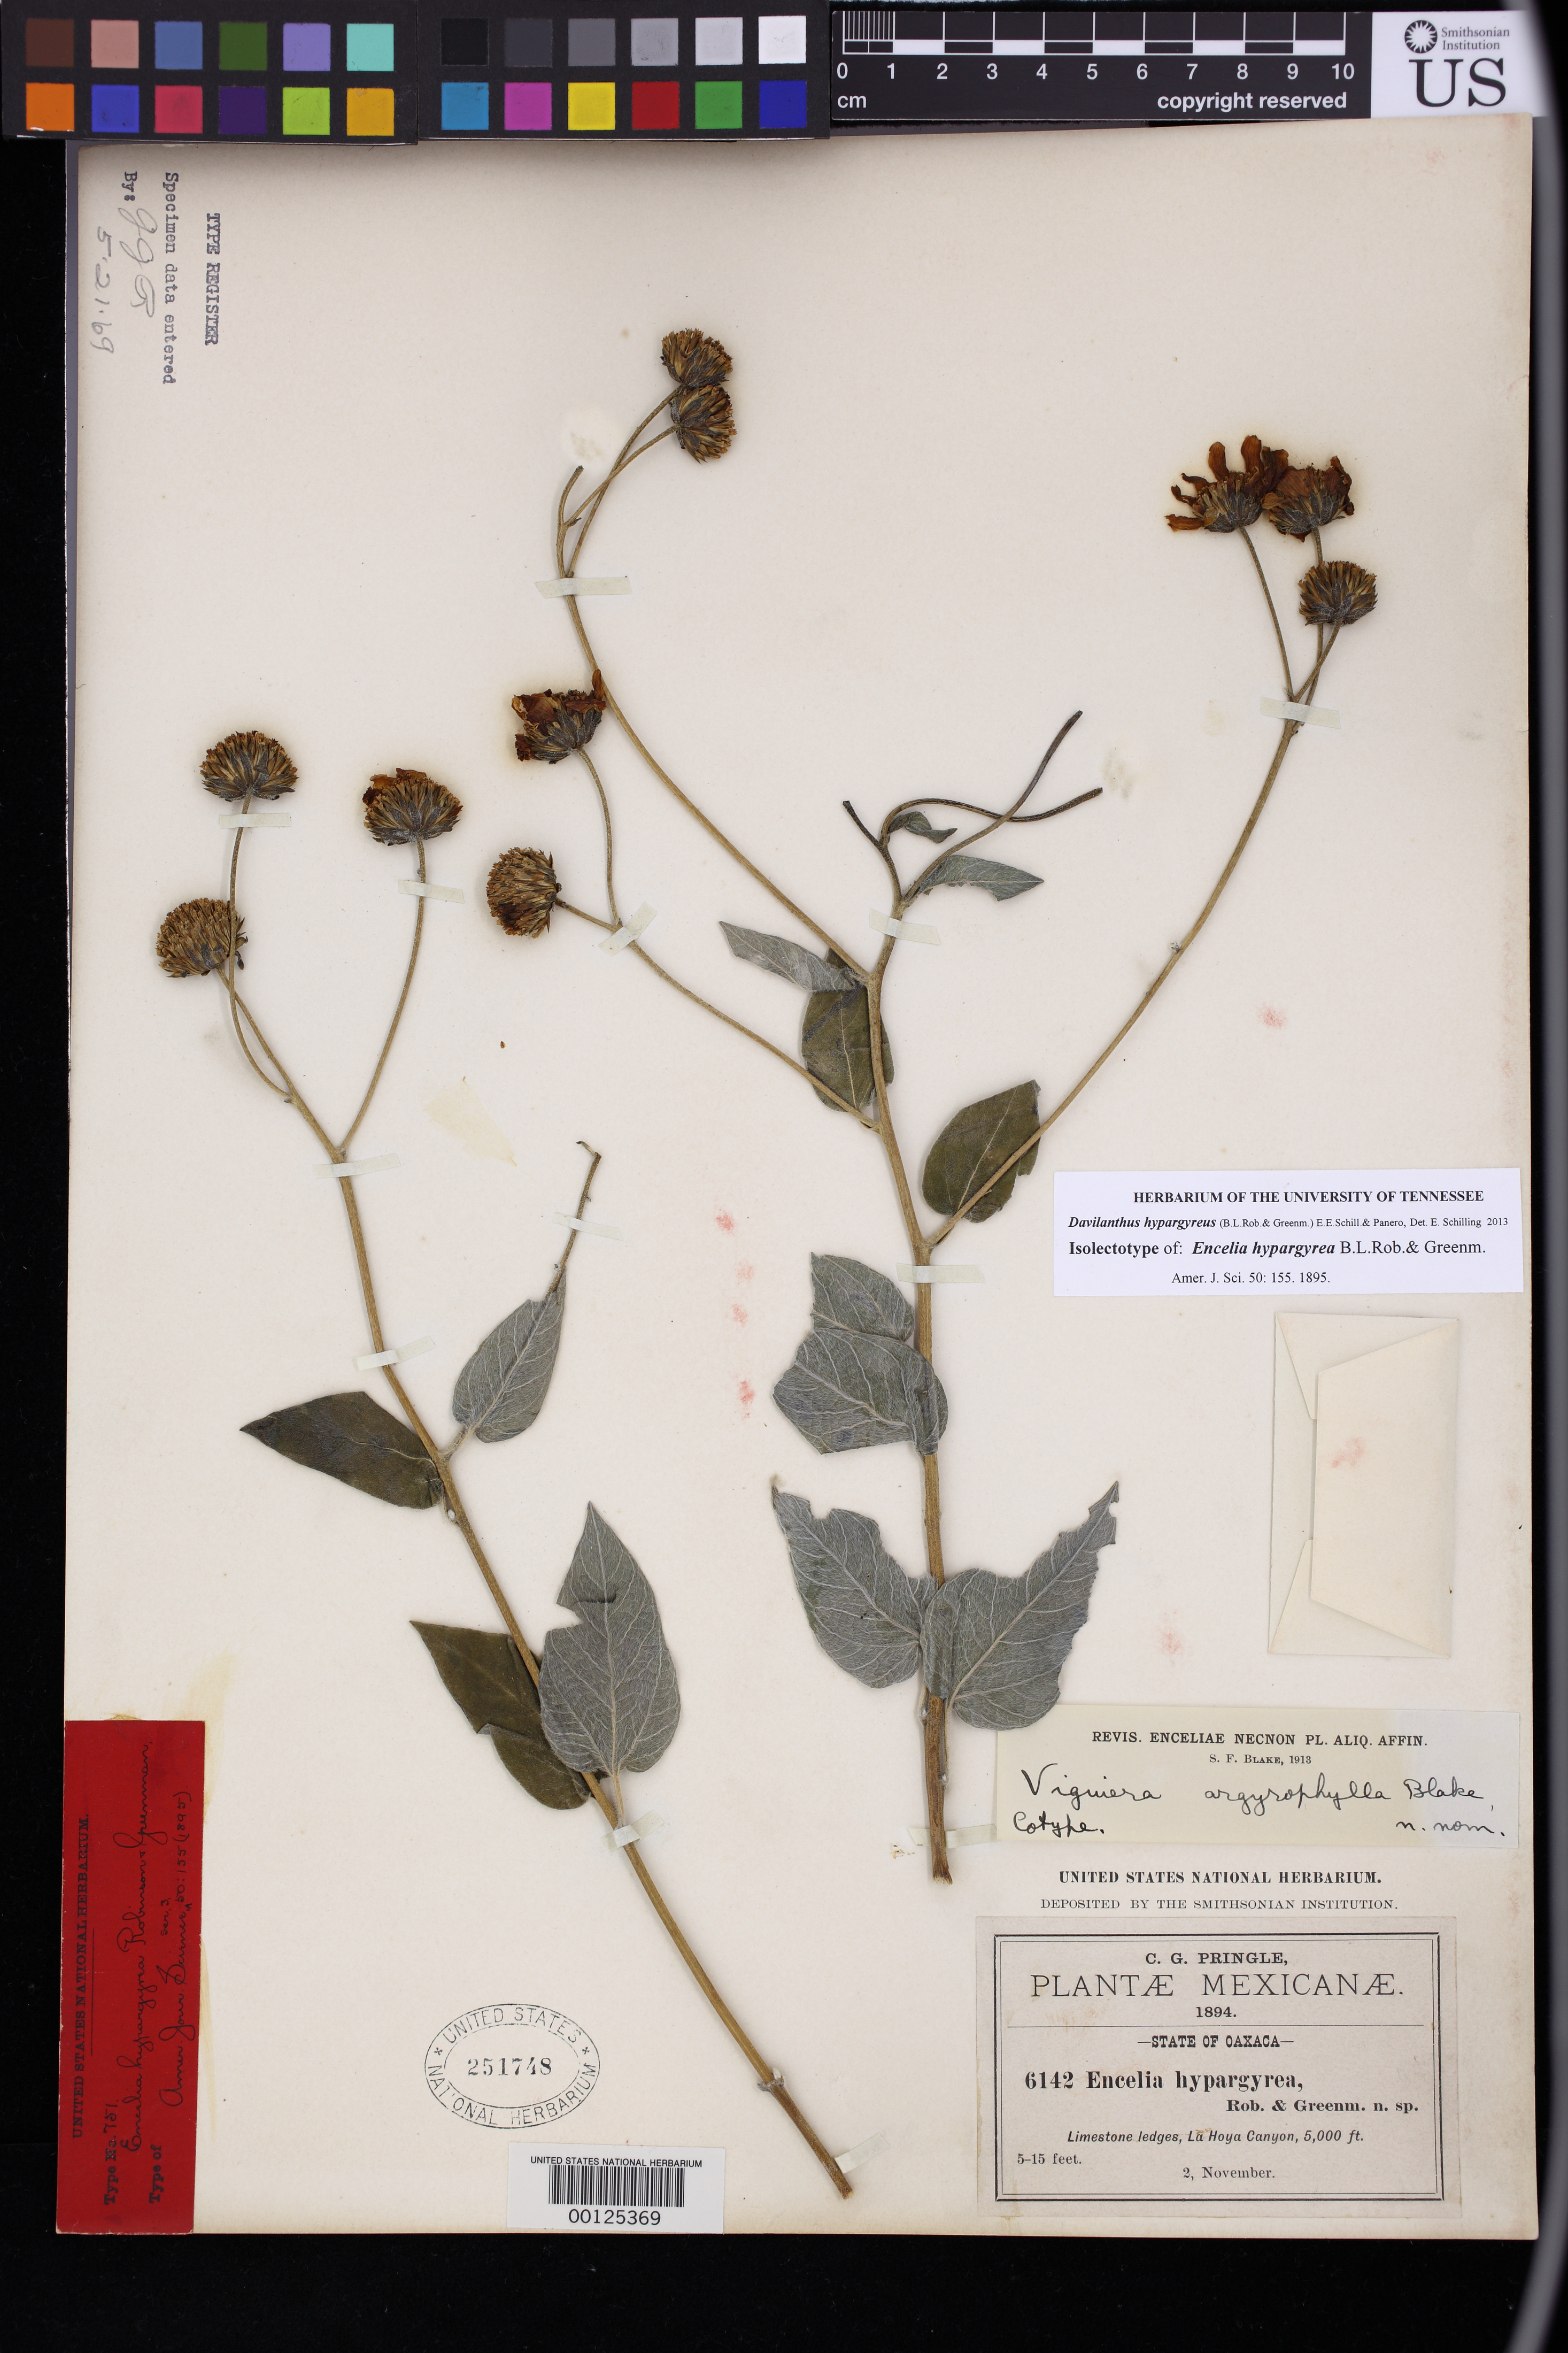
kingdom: Plantae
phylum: Tracheophyta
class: Magnoliopsida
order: Asterales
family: Asteraceae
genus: Encelia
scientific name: Encelia hypargyrea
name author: B.L. Rob. & Greenm.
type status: Isotype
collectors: C. G. Pringle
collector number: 6142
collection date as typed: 02 Nov 1894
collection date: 1894-11-02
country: Mexico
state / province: Oaxaca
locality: La Hoya Canyon.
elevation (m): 1524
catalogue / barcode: US 251748